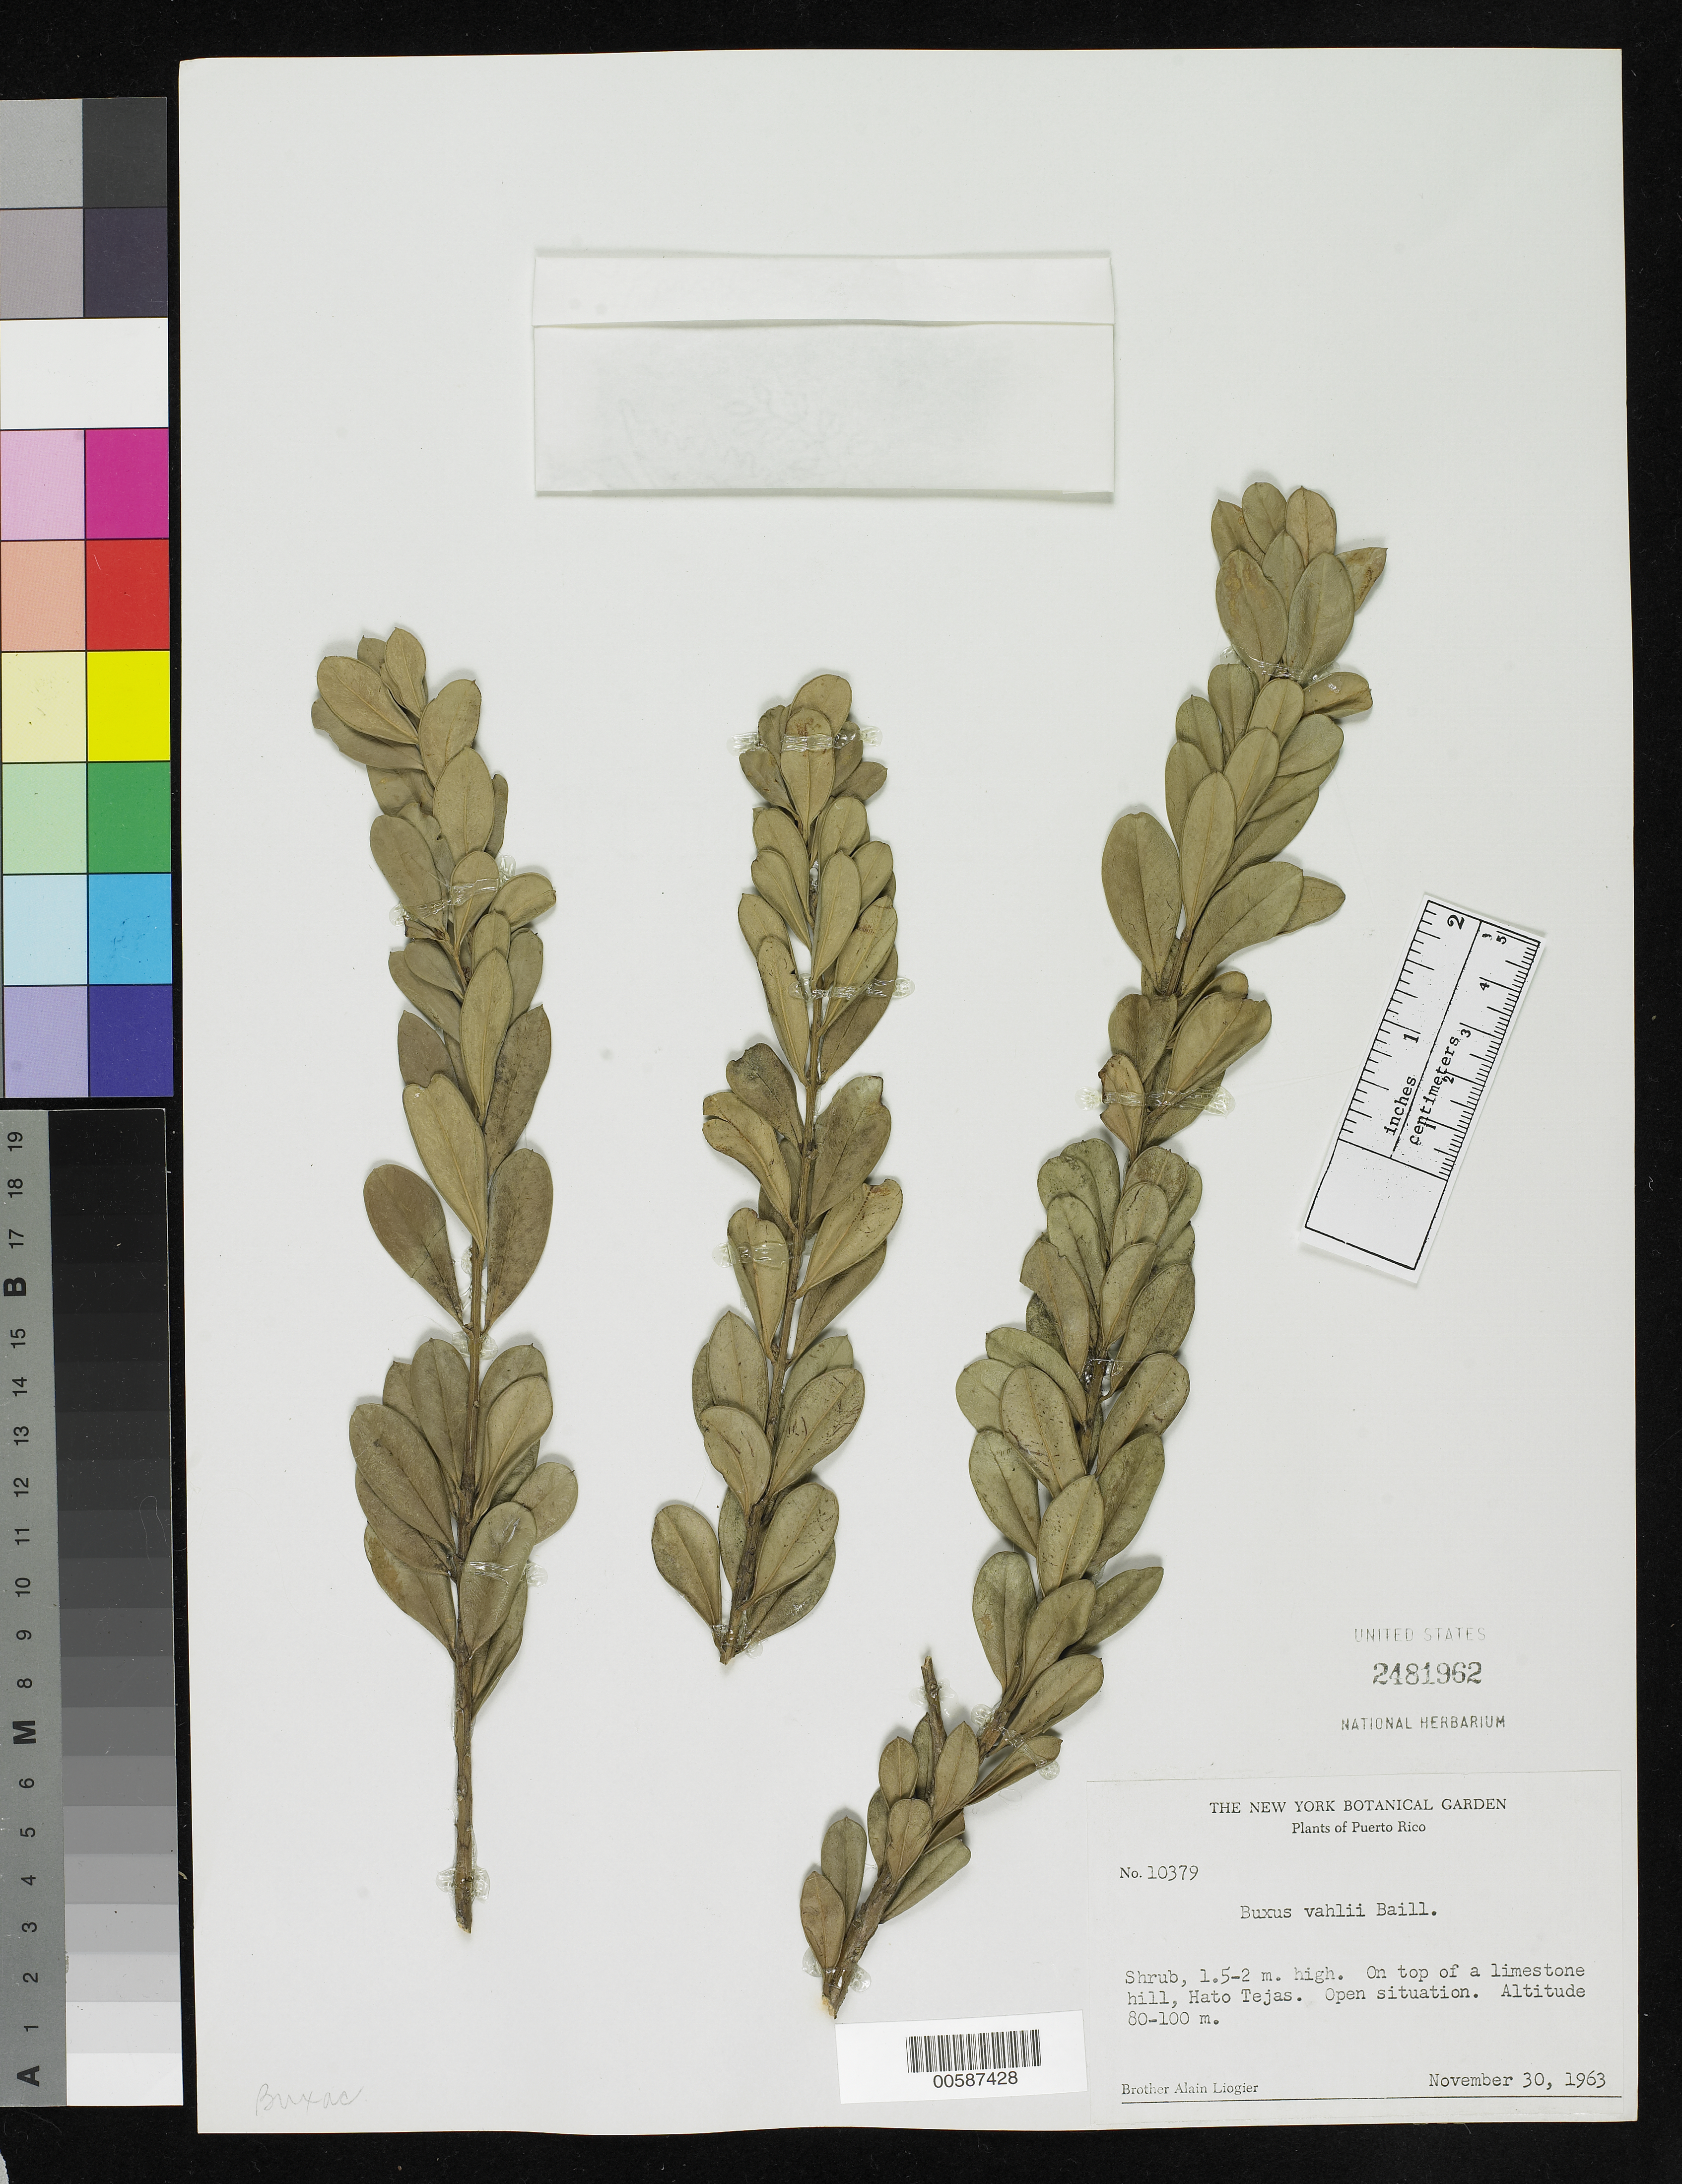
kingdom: Plantae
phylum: Tracheophyta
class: Magnoliopsida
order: Buxales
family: Buxaceae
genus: Buxus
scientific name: Buxus vahlii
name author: Baill.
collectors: A. H. Liogier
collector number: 10379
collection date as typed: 30 Nov 1963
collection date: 1963-11-30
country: Puerto Rico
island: Greater Antilles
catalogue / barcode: US 2481962